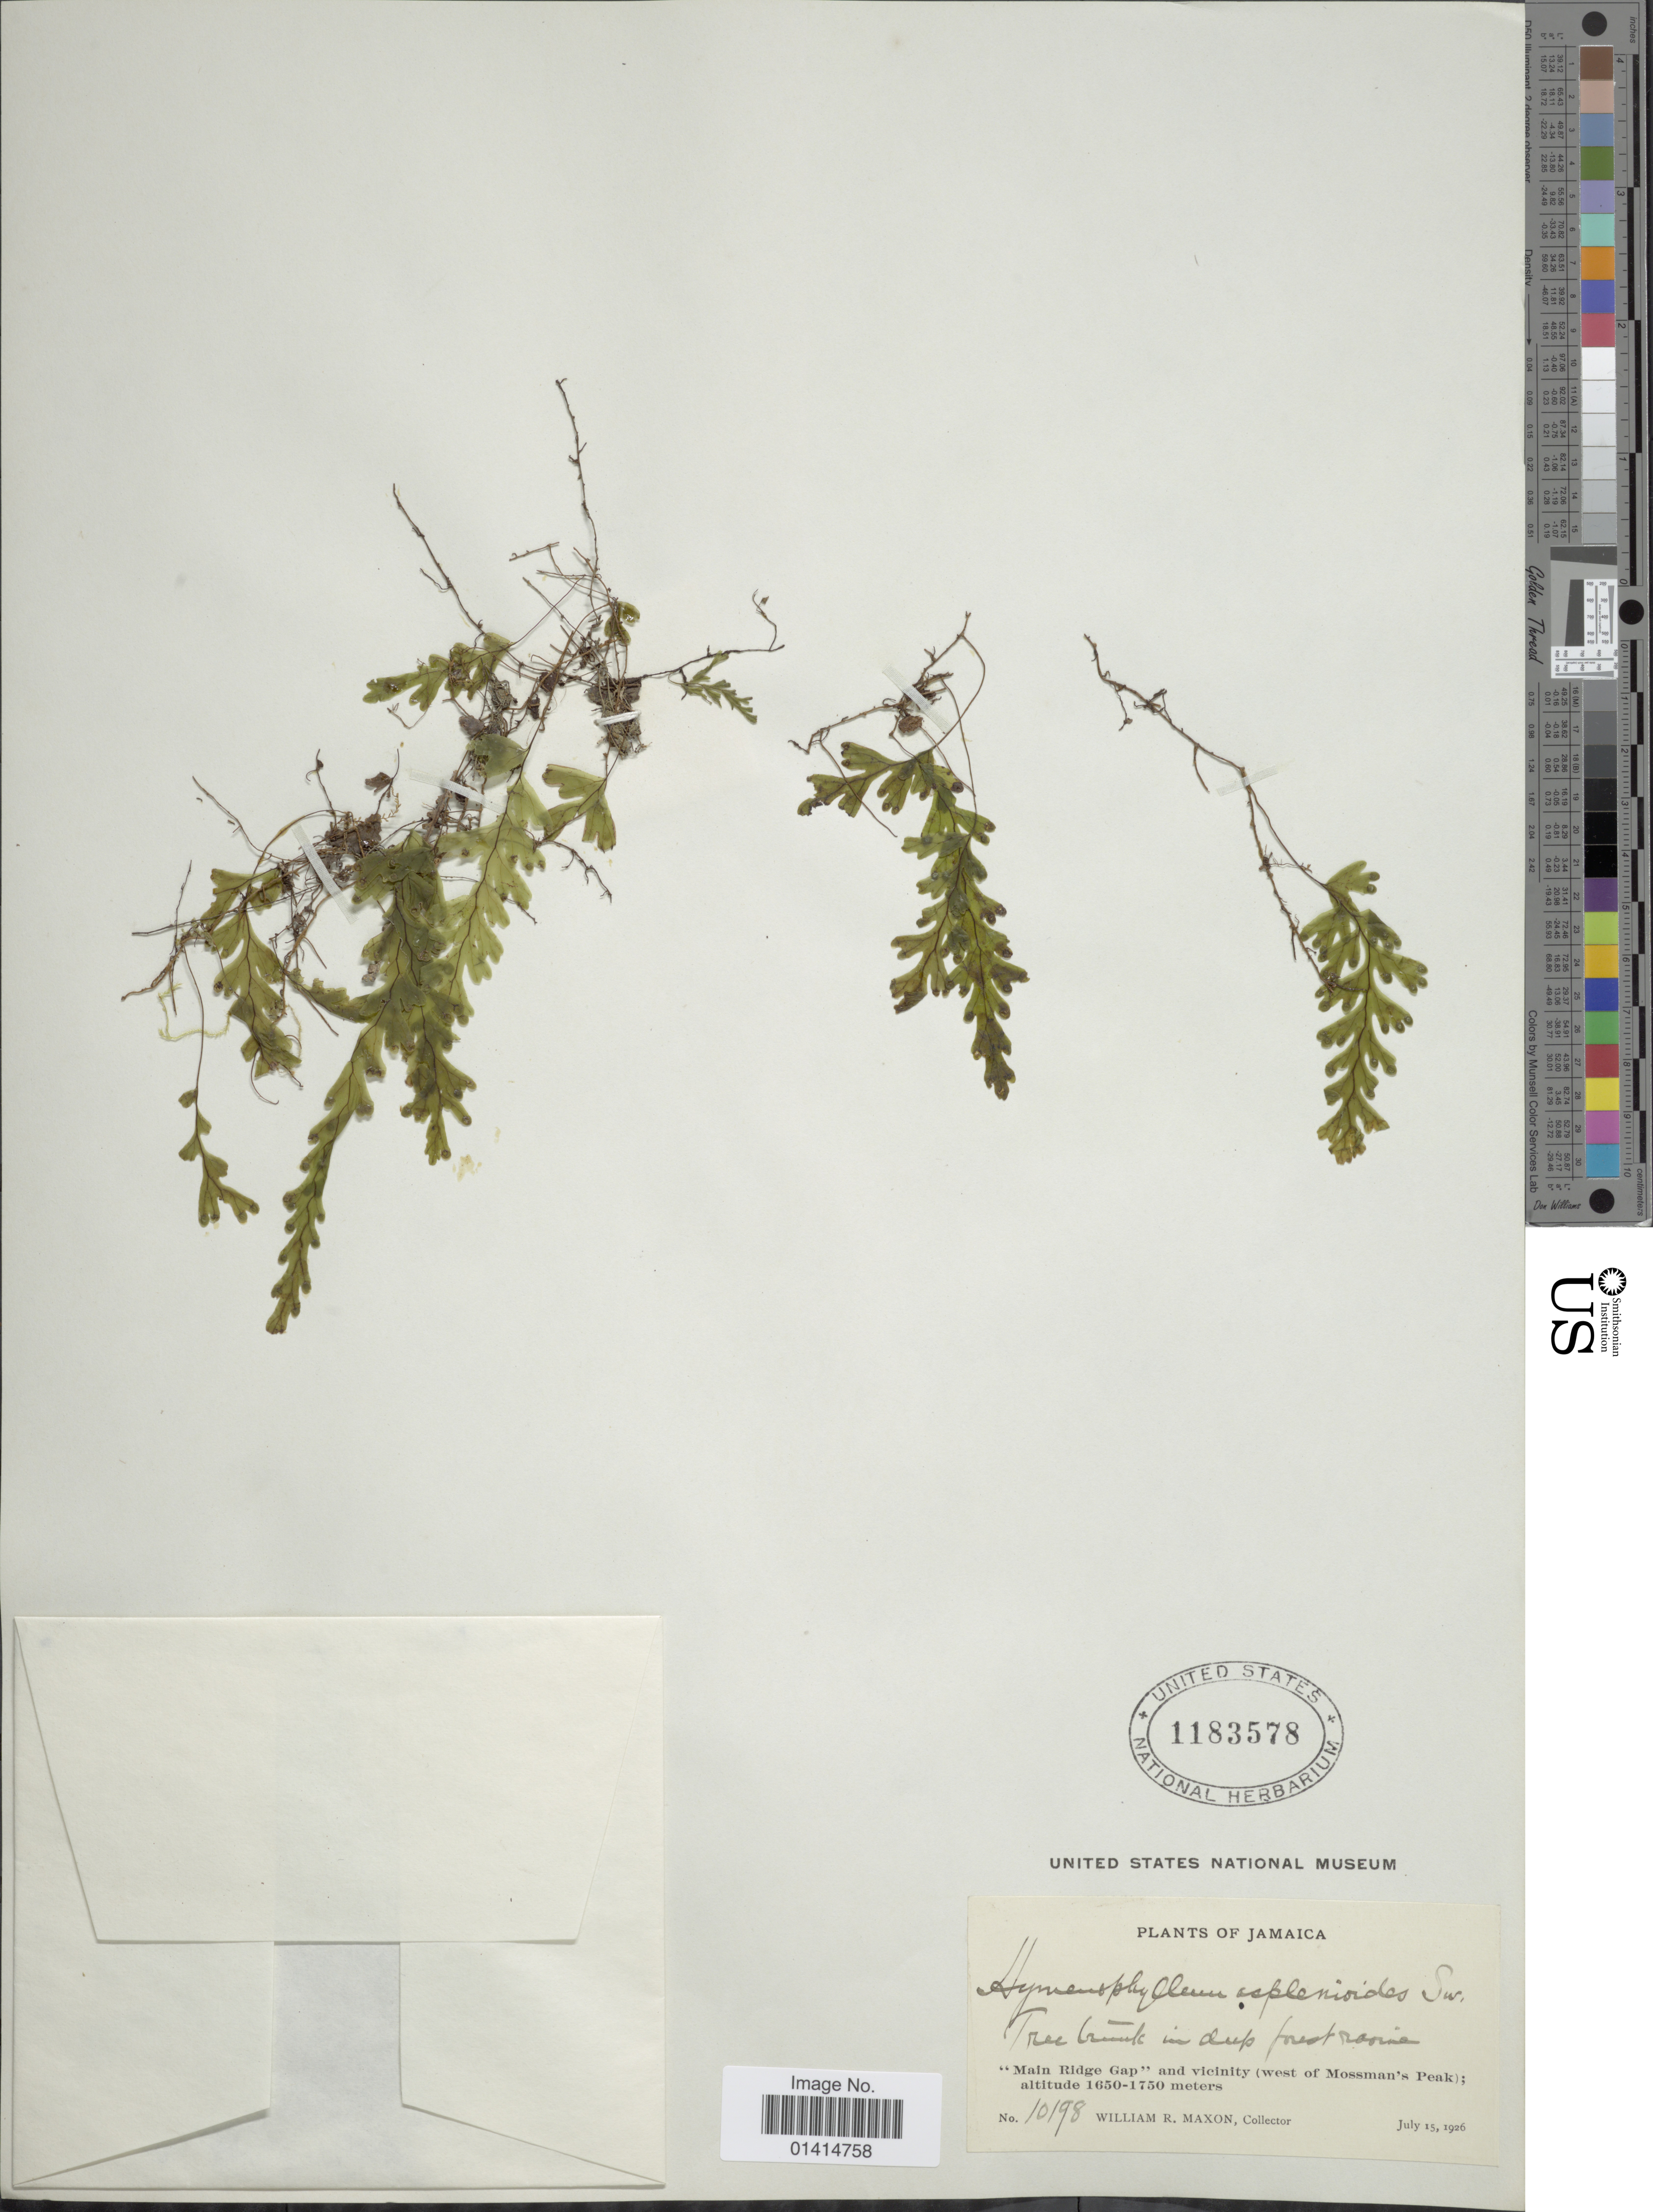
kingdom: Plantae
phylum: Tracheophyta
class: Polypodiopsida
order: Hymenophyllales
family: Hymenophyllaceae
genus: Hymenophyllum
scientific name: Hymenophyllum asplenioides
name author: (Sw.) Sw.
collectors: W. R. Maxon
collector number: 10198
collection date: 1926-07-15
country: Jamaica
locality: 'Main Ridge Gap' and vicinity (west of Mossman's Peak)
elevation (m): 1650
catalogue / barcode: US 1183578